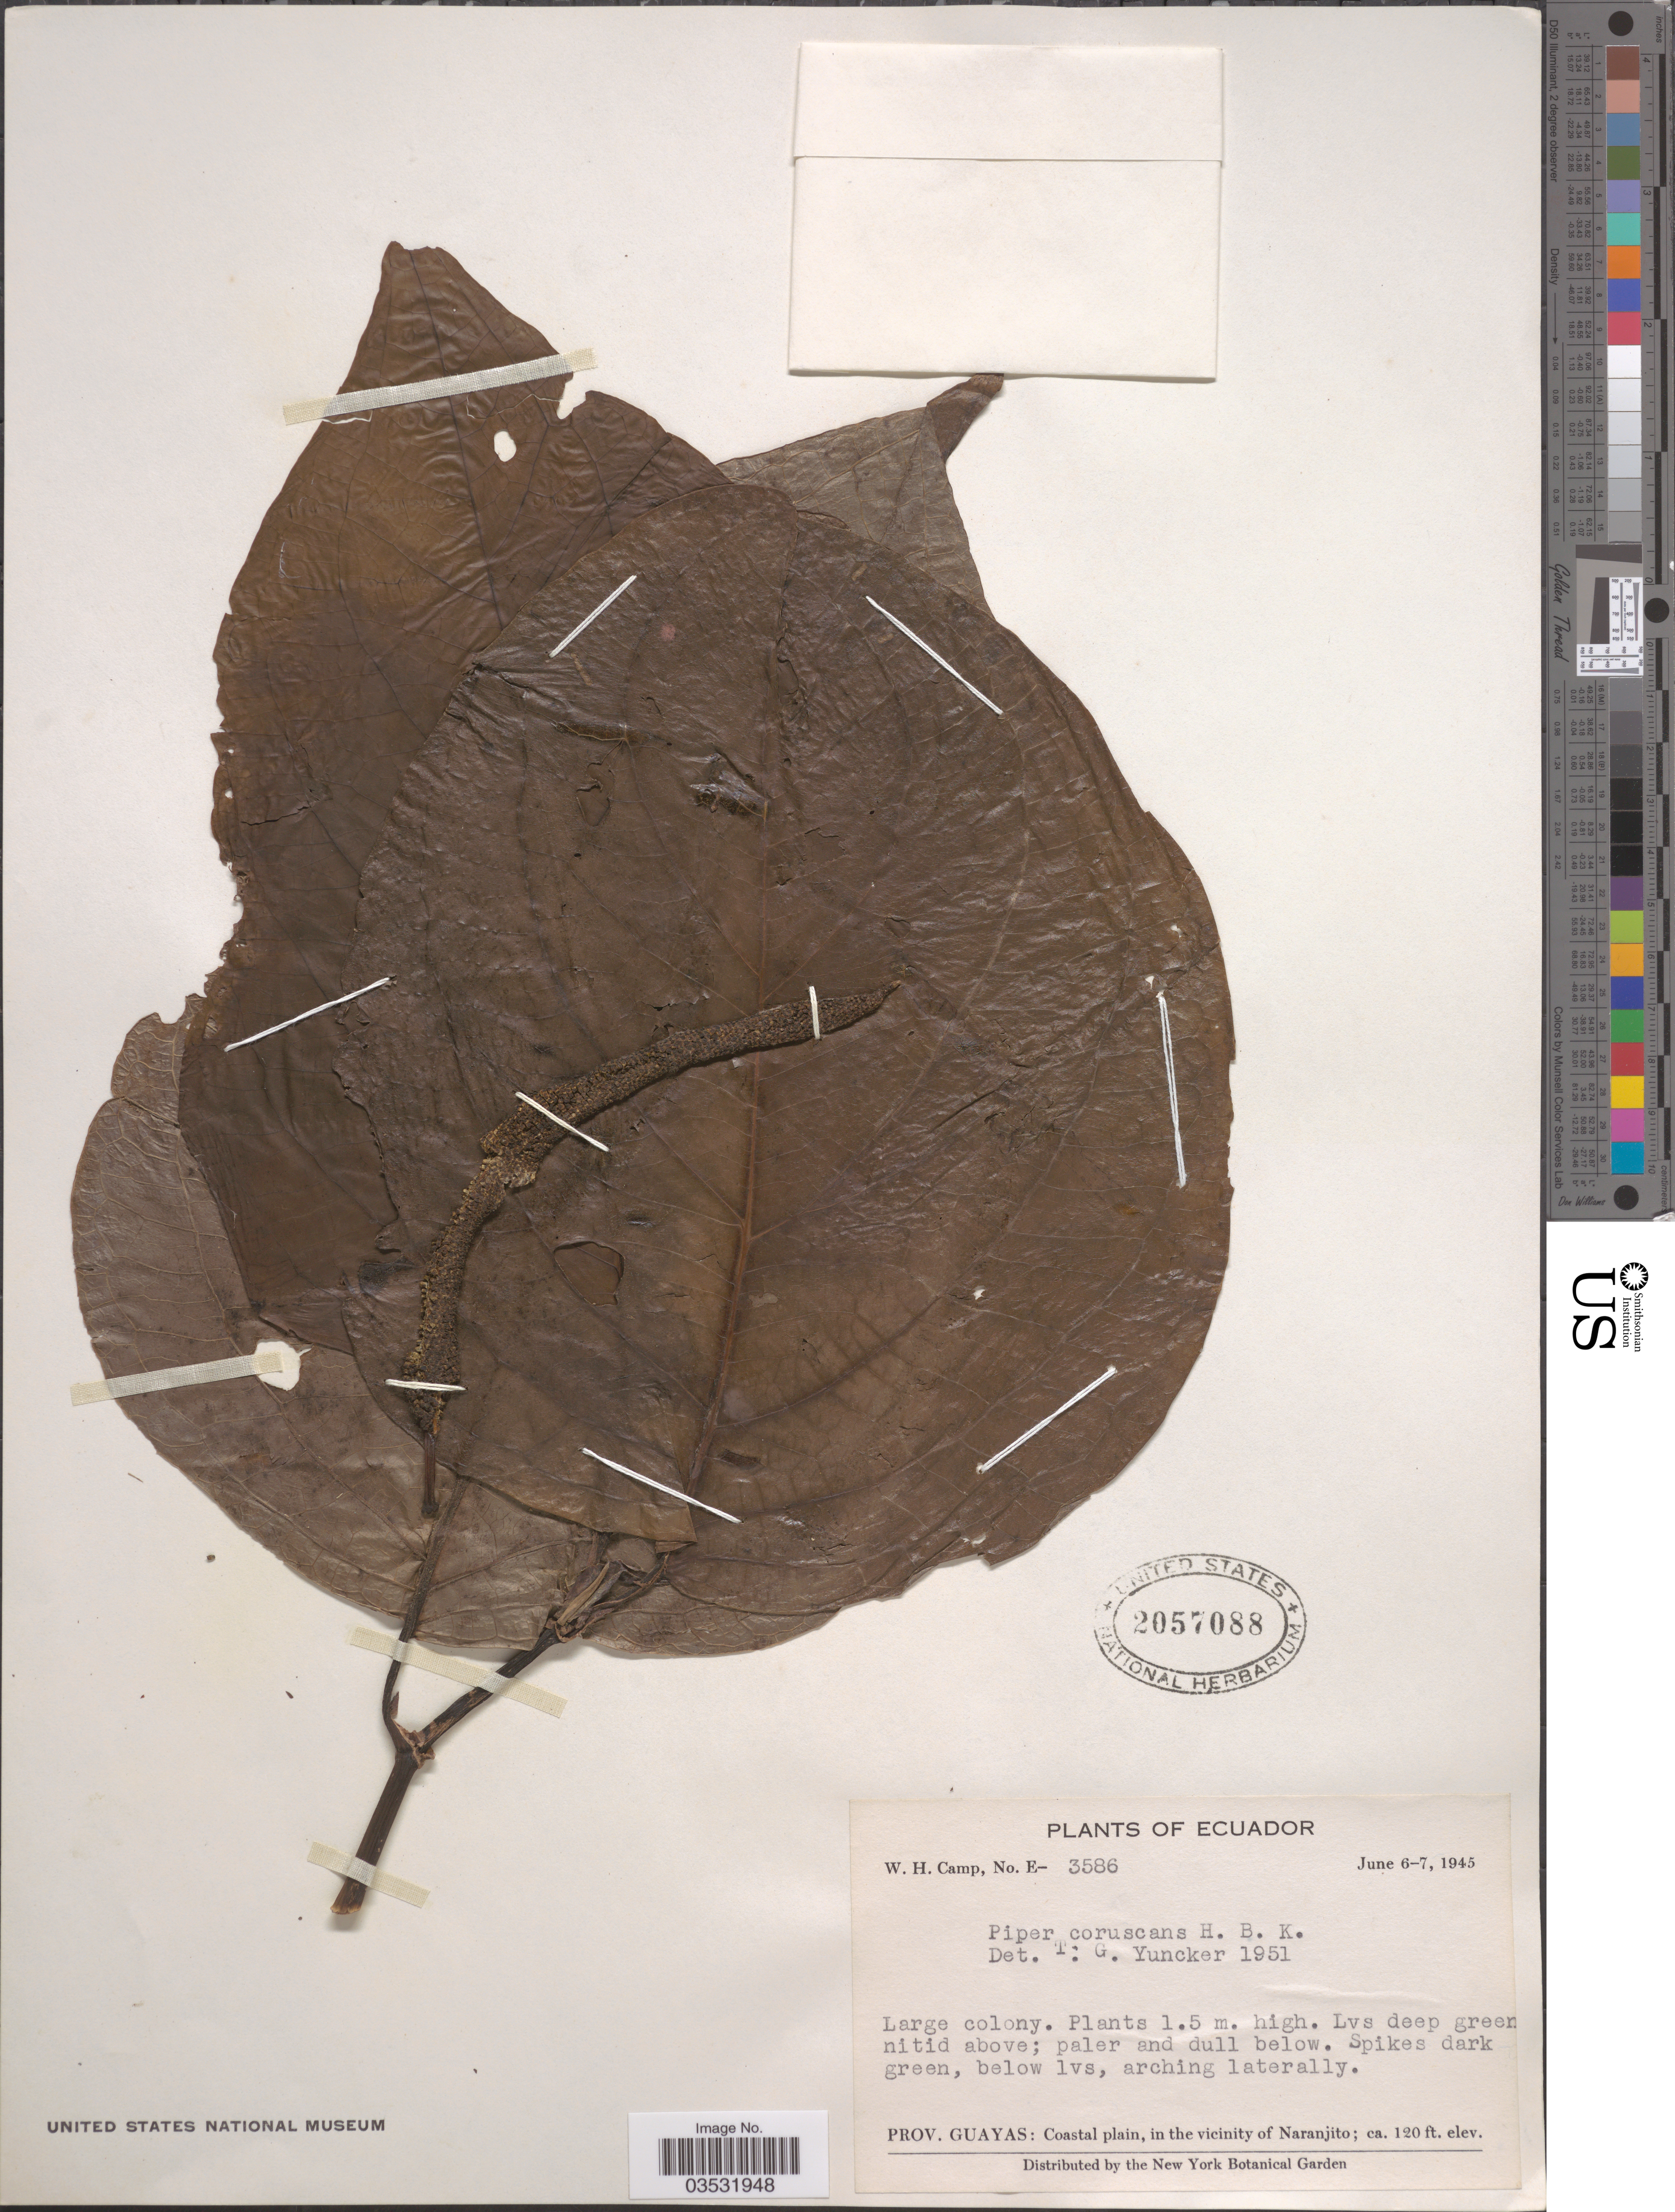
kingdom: Plantae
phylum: Tracheophyta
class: Magnoliopsida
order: Piperales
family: Piperaceae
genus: Piper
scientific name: Piper coruscans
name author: Kunth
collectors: W. H. Camp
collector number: E-3586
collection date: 1945-06-06/1945-06-07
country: Ecuador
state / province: Guayas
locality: Coastal plain, in the vicinity of Naranjito.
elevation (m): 37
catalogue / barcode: US 2057088